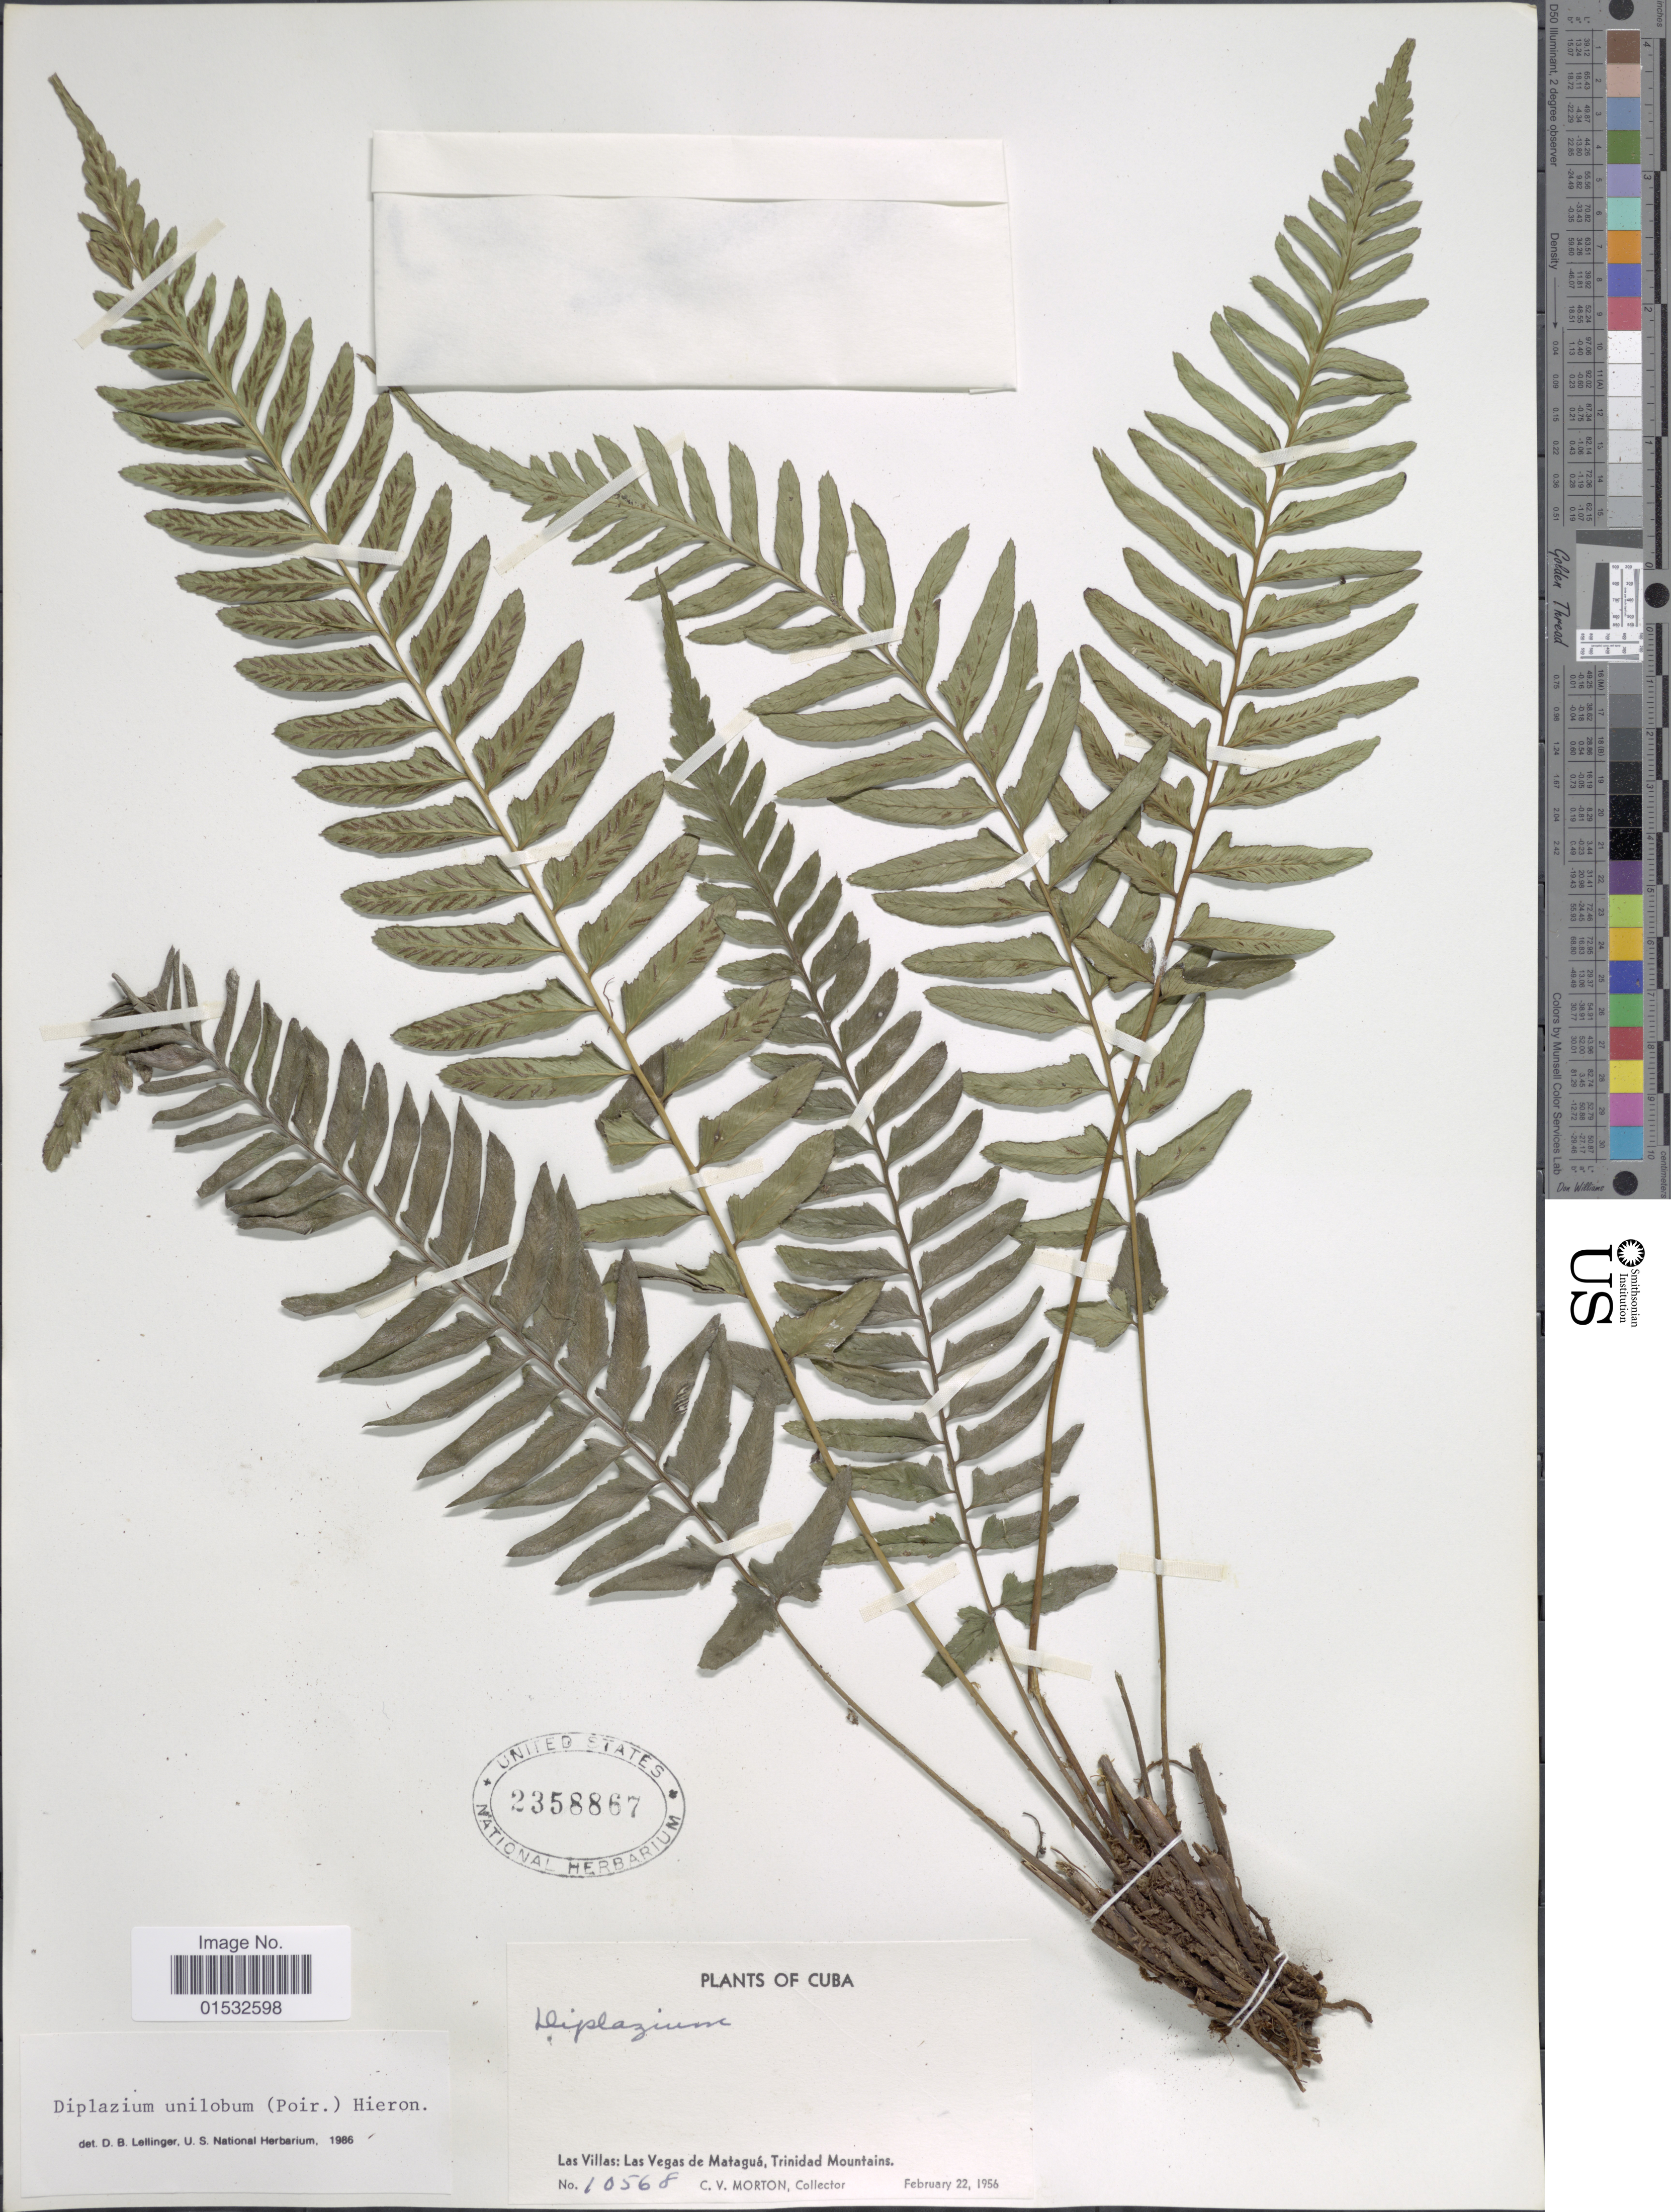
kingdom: Plantae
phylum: Tracheophyta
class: Polypodiopsida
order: Polypodiales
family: Athyriaceae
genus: Diplazium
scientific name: Diplazium unilobum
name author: (Poir.) Hieron.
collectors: C. V. Morton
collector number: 10568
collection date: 1956-02-22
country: Cuba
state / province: Las Villas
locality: Las Vegas de Mataguá, Trinidad Mountains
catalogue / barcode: US 2358867